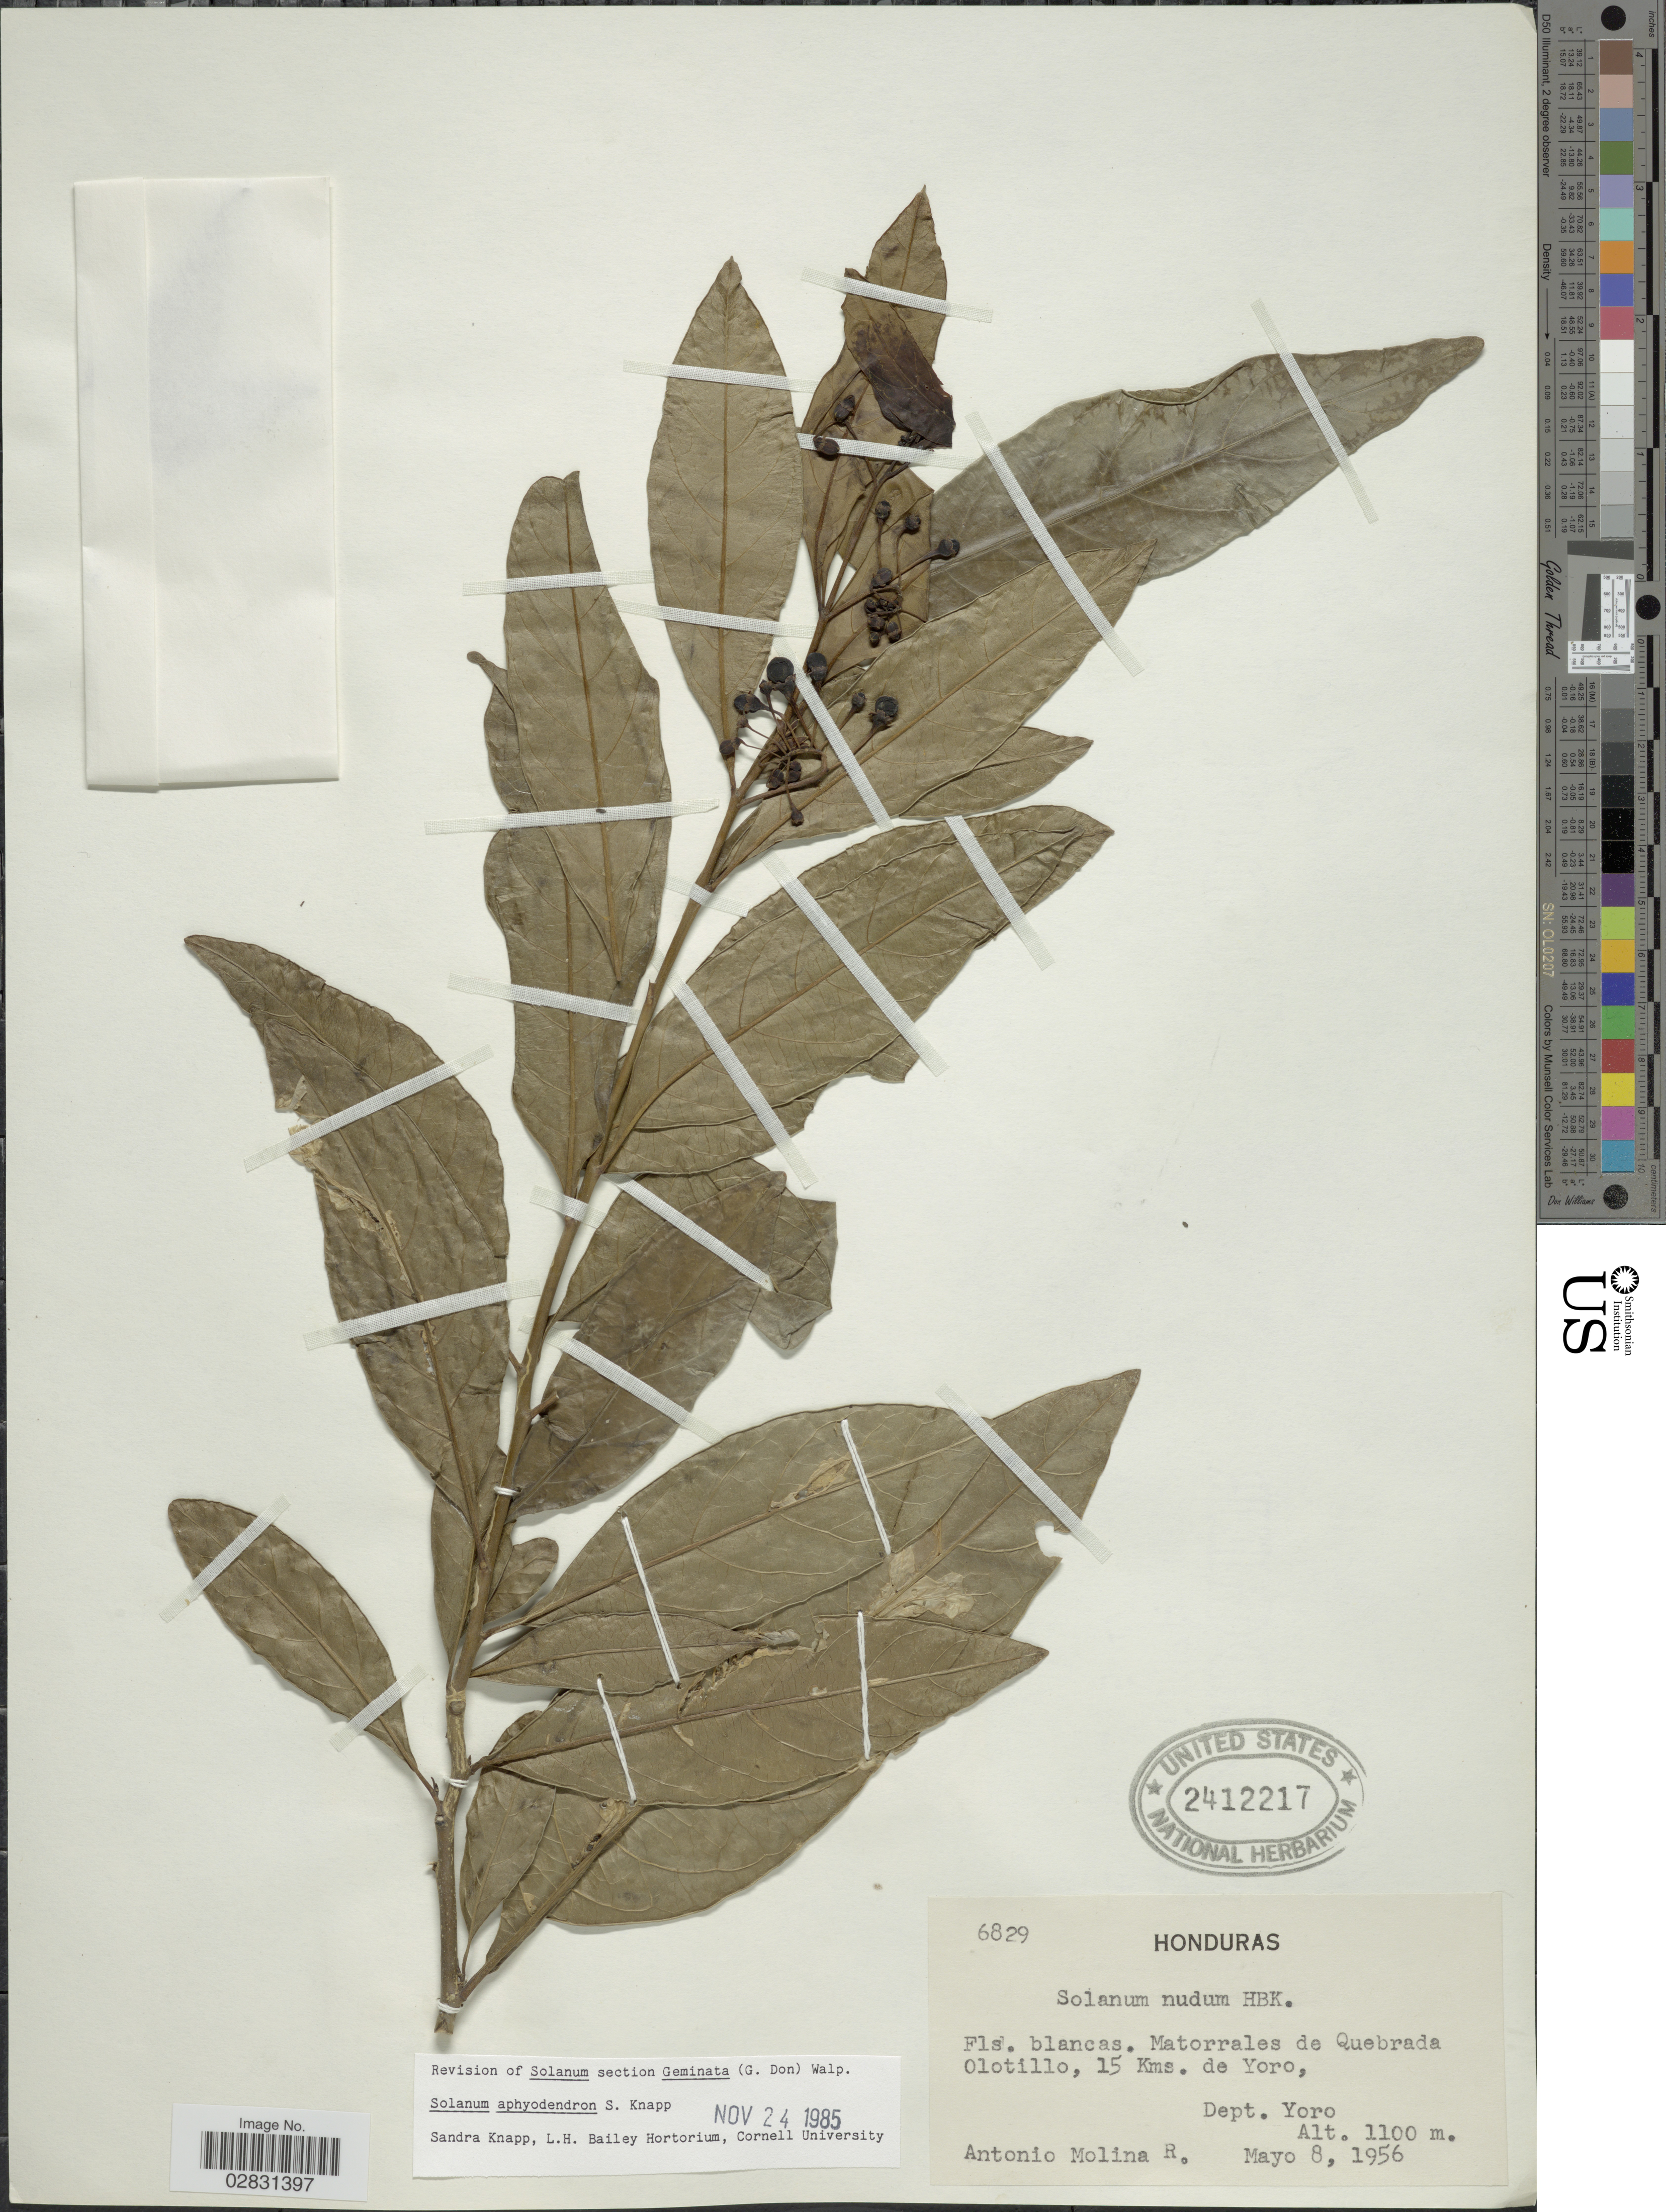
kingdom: Plantae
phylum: Tracheophyta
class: Magnoliopsida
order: Solanales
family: Solanaceae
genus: Solanum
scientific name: Solanum aphyodendron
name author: S. Knapp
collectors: A. Molina R.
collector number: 6829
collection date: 1956-05-08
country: Honduras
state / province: Yoro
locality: Matorrales de Quebrada Olotillo, 15 Kms. de Yoro, Dept. Yoro.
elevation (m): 1100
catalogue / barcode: US 2412217